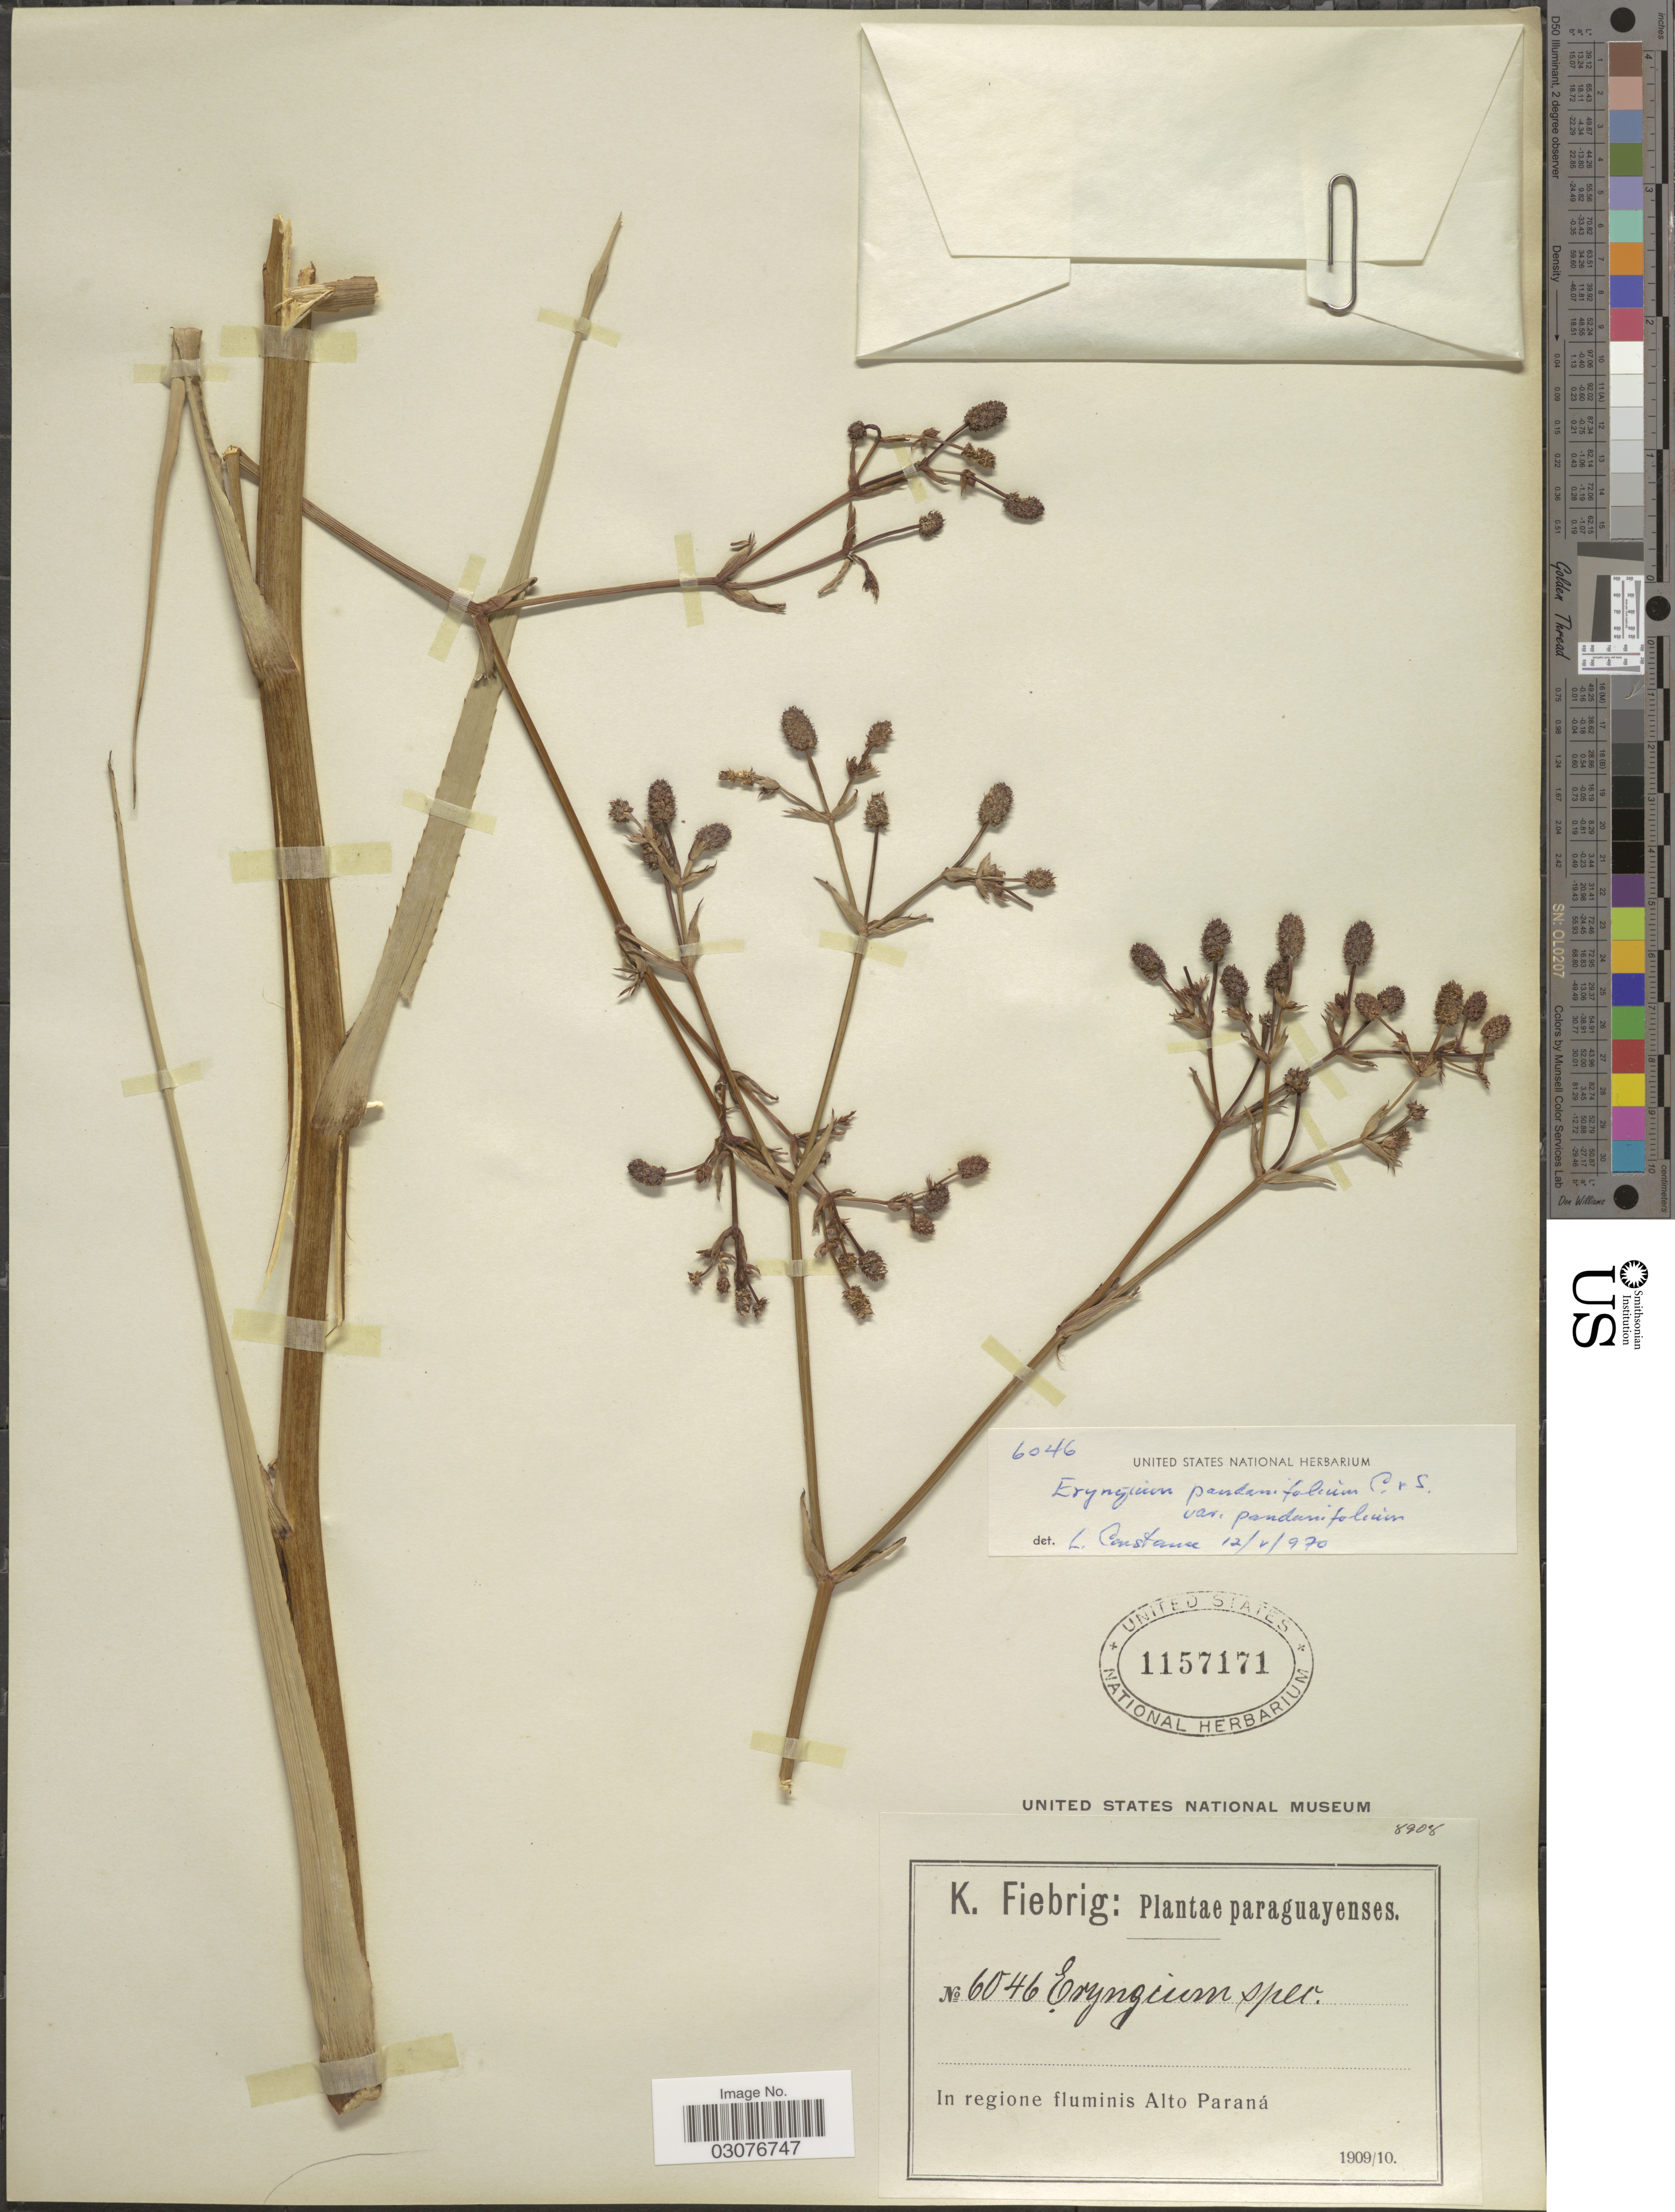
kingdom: Plantae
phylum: Tracheophyta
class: Magnoliopsida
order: Apiales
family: Apiaceae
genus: Eryngium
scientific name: Eryngium pandanifolium var. pandanifolium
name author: Cham. & Schltdl.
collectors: K. Fiebrig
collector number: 6046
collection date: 1909/1910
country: Paraguay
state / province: Alto Parana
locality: In regione fluminis Alto Paraná.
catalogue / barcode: US 1157171